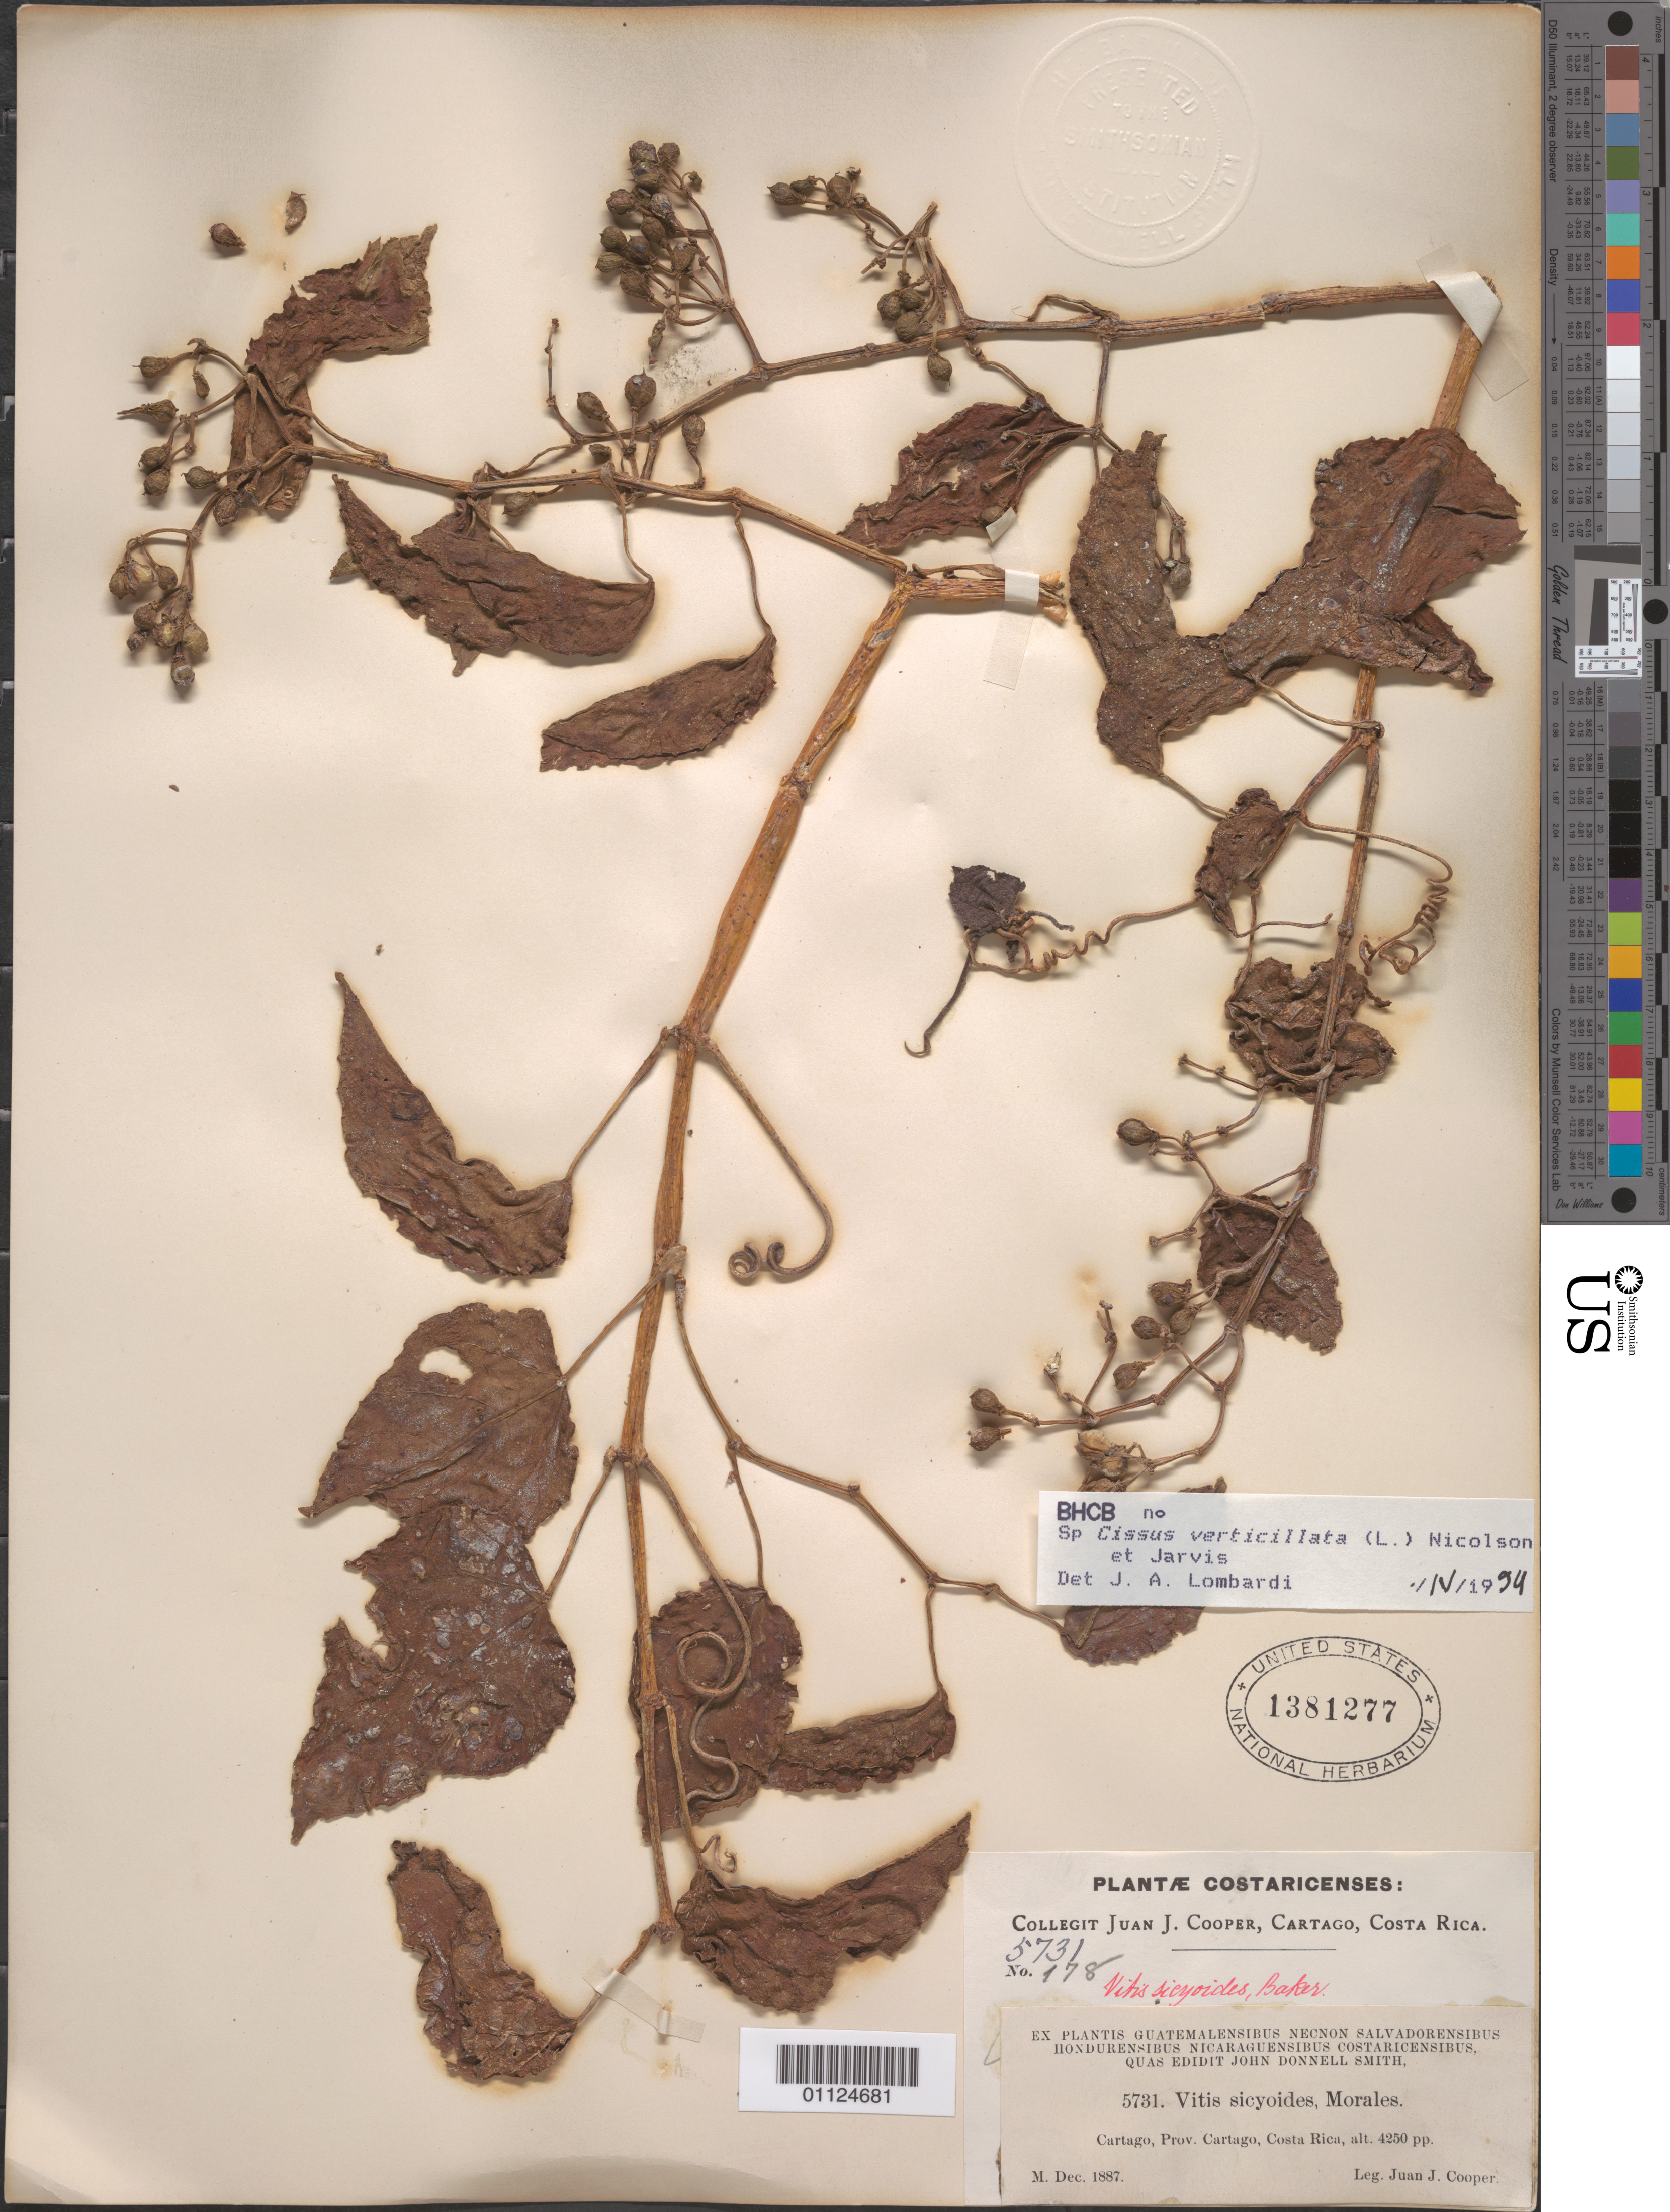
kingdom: Plantae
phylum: Tracheophyta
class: Magnoliopsida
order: Vitales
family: Vitaceae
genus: Cissus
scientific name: Cissus verticillata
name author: (L.) Nicolson & C.E. Jarvis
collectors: J. J. Cooper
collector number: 5731 and 178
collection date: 1887-12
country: Costa Rica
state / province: Cartago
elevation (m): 1295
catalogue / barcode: US 1381277